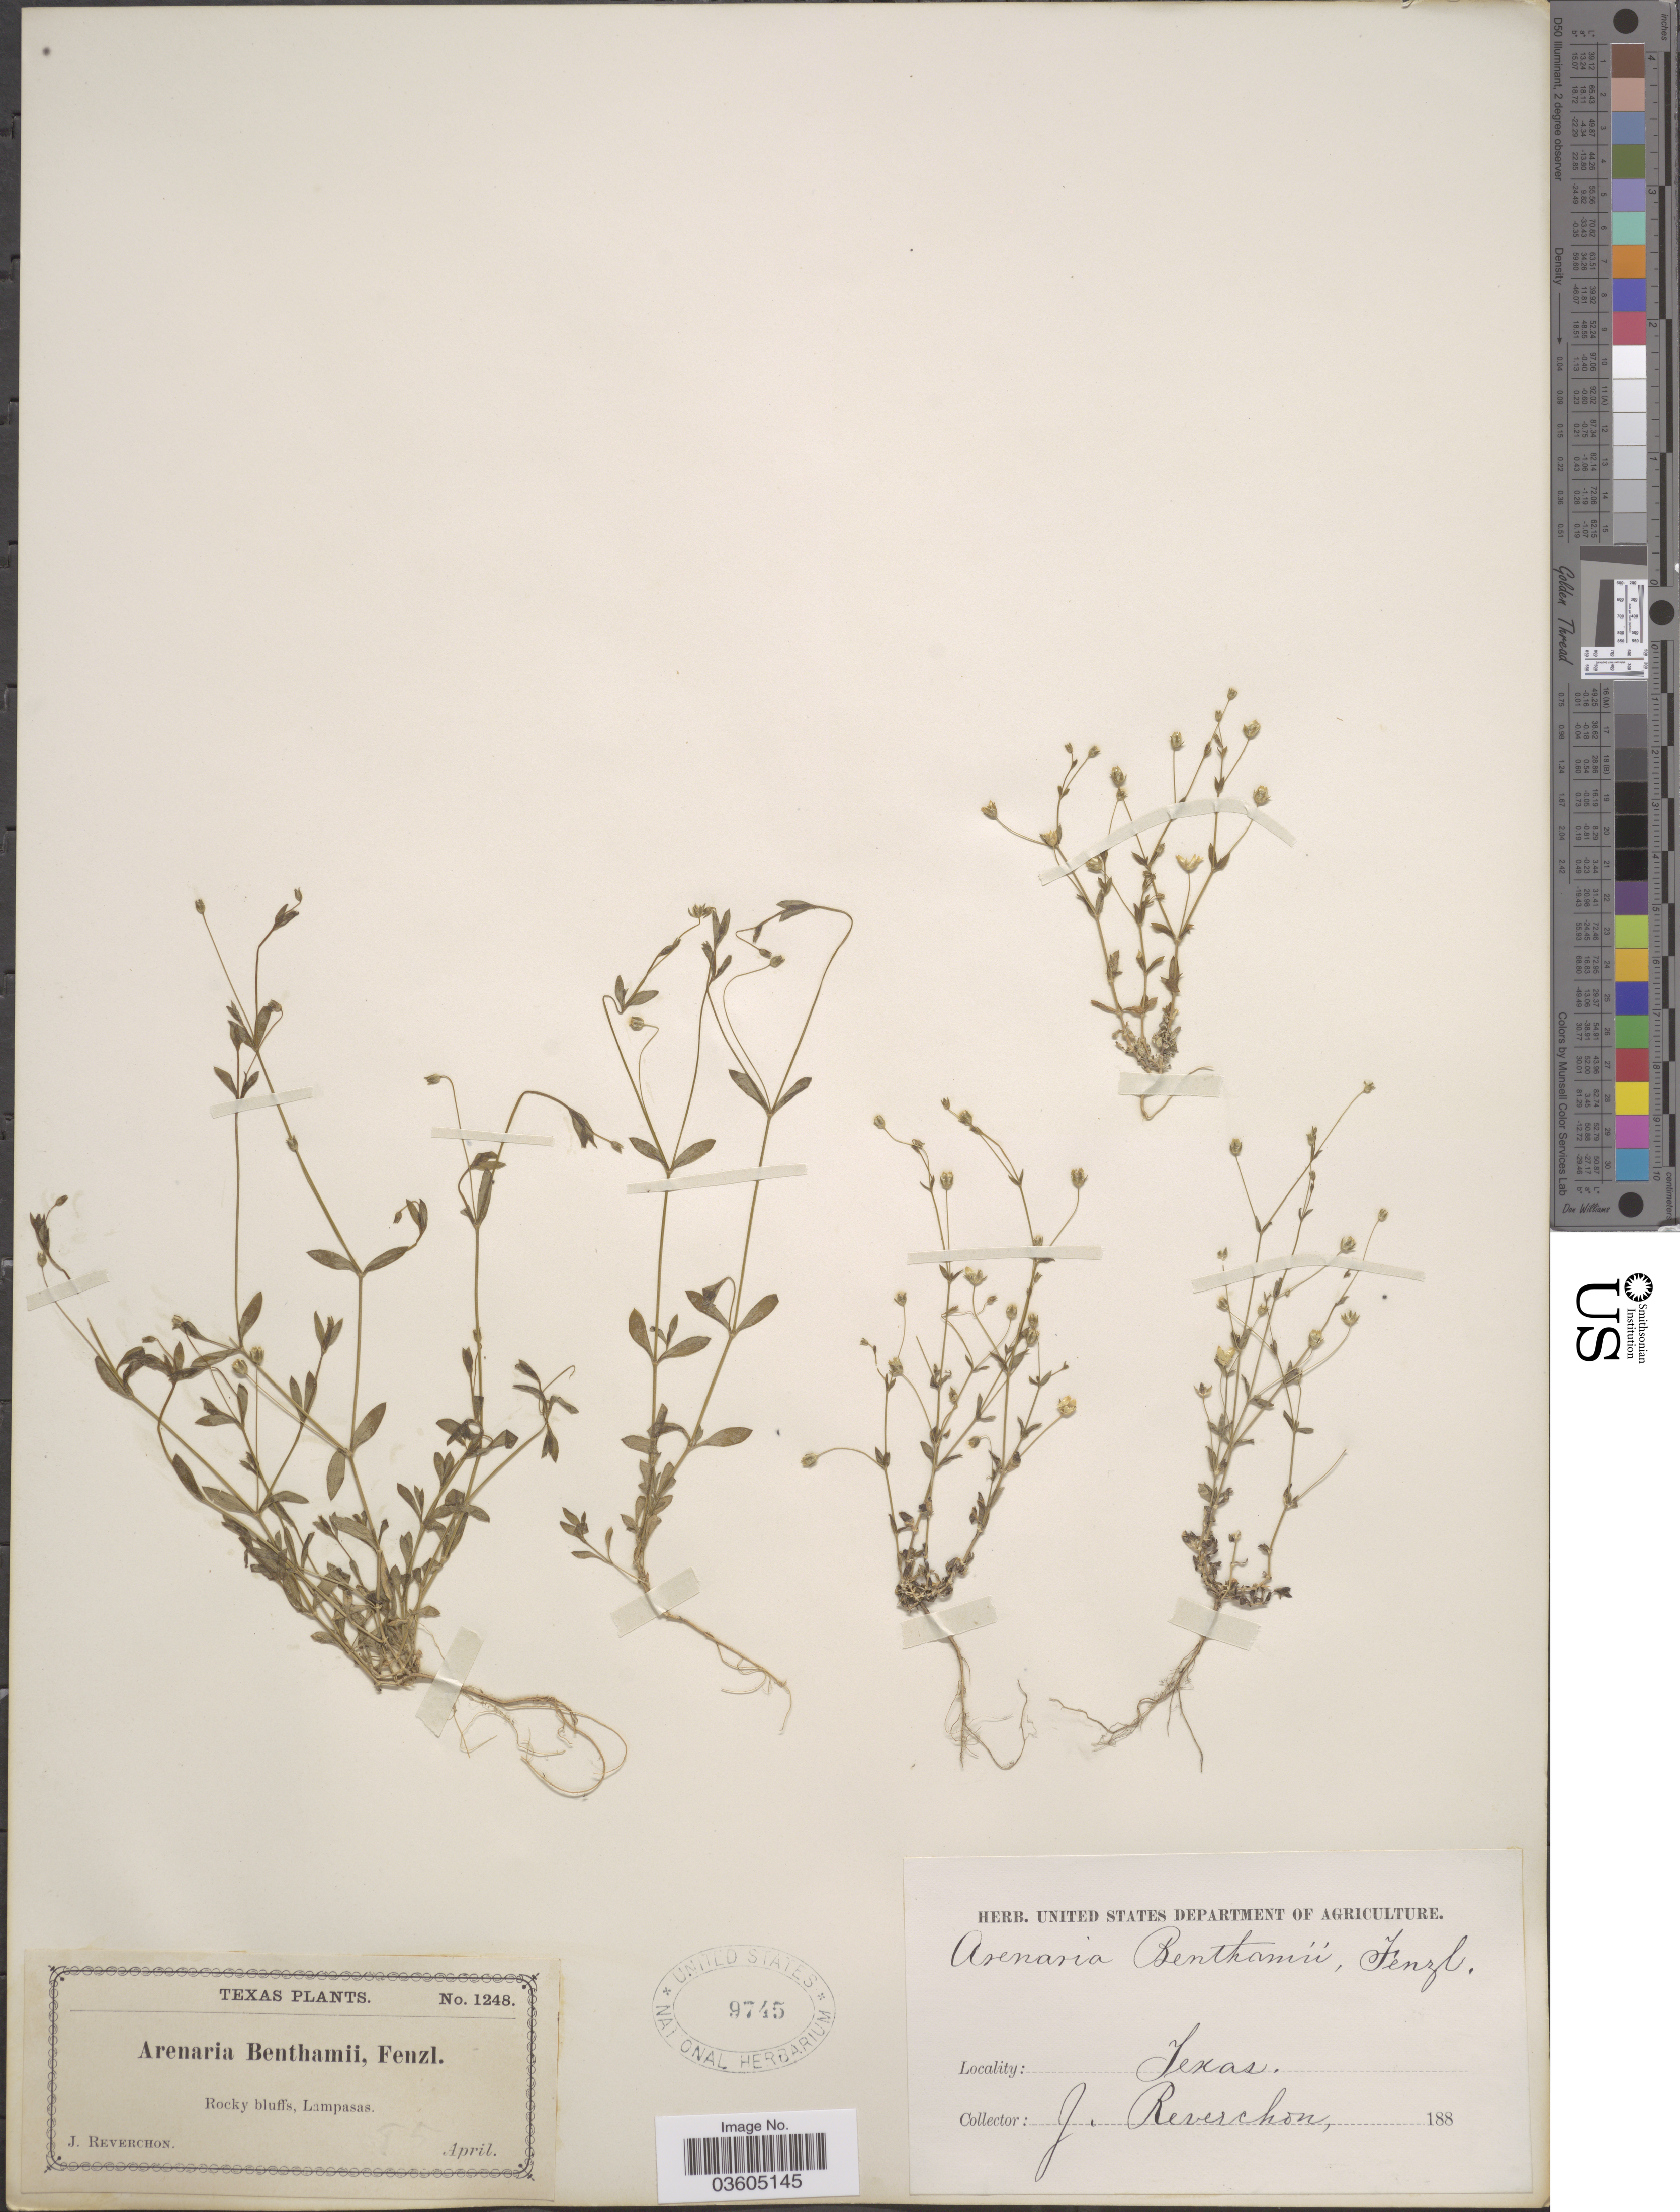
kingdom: Plantae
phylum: Tracheophyta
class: Magnoliopsida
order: Caryophyllales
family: Caryophyllaceae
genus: Arenaria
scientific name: Arenaria benthamii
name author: Fenzl ex Torr. & A. Gray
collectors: J. Reverchon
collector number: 1248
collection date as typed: April 188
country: United States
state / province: Texas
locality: Lampasas.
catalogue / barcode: US 9745